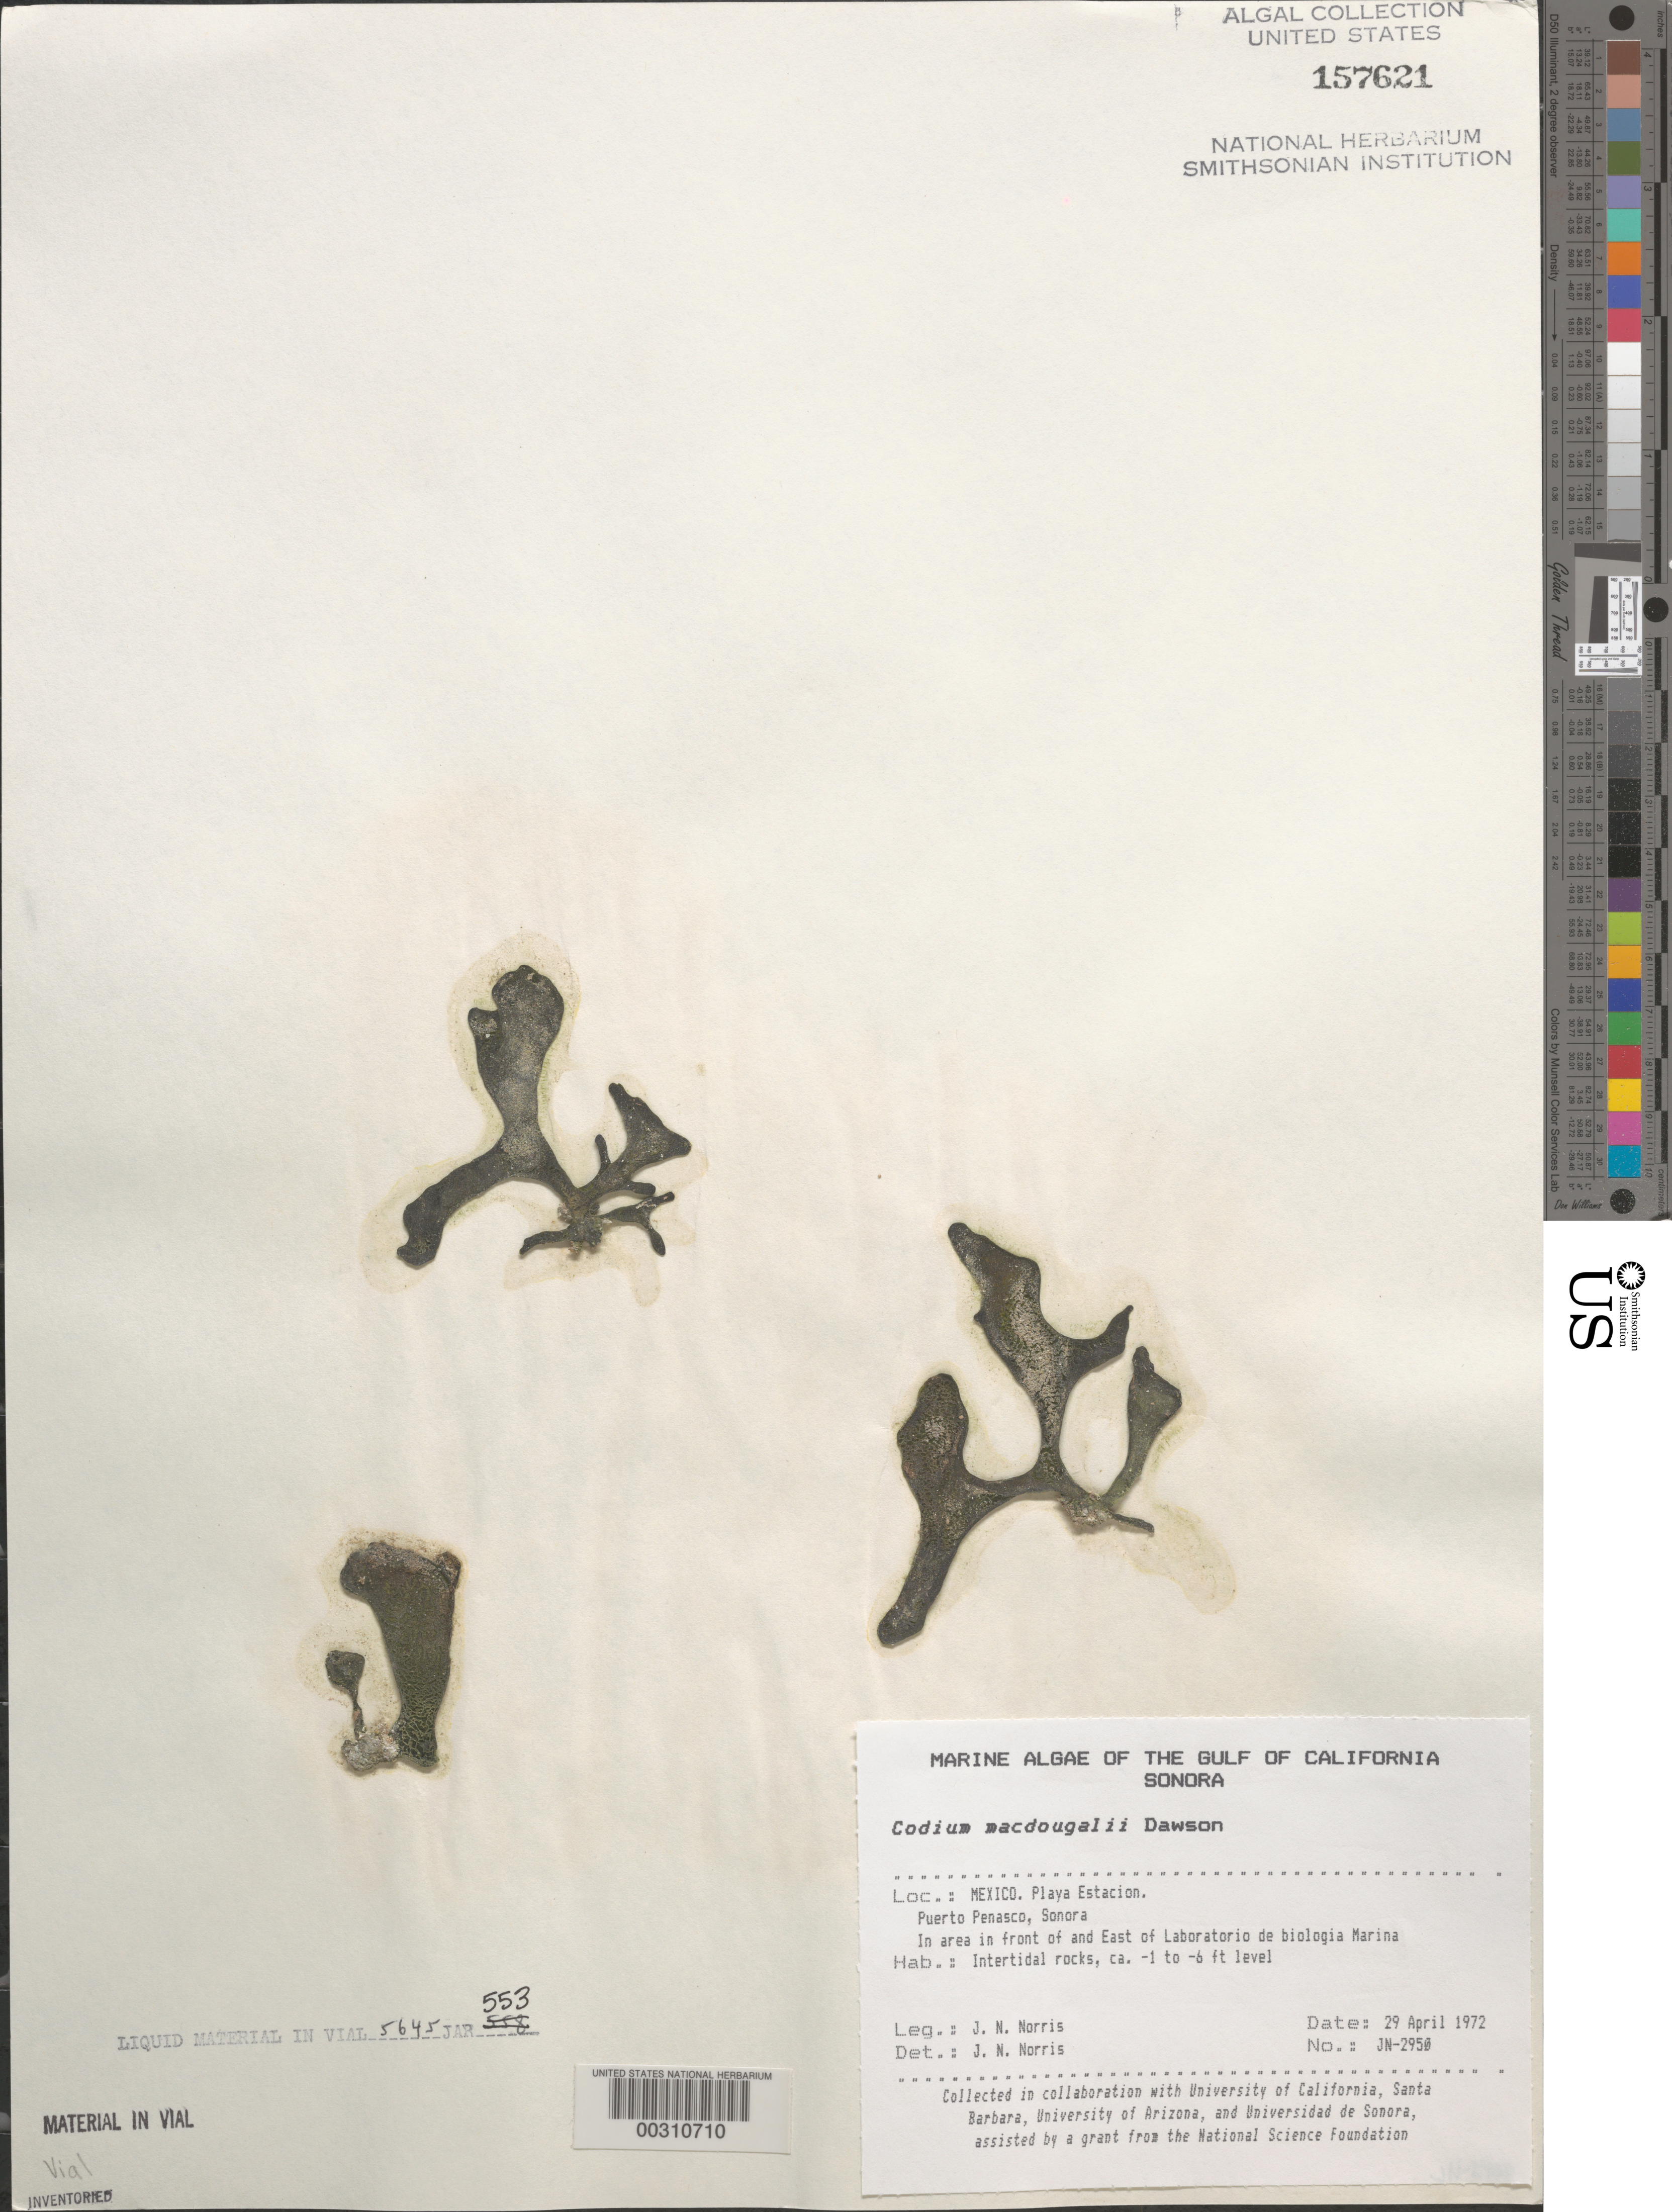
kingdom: Plantae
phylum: Chlorophyta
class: Ulvophyceae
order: Bryopsidales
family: Codiaceae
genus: Codium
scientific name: Codium brandegeei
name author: Setch. & N.L. Gardner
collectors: J. N. Norris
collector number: JN-2950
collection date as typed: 29 Apr 1972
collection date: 1972-04-29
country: Mexico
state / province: Sonora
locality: Playa Estacion, Puerto Penasco, near marine laboratory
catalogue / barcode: US 157621